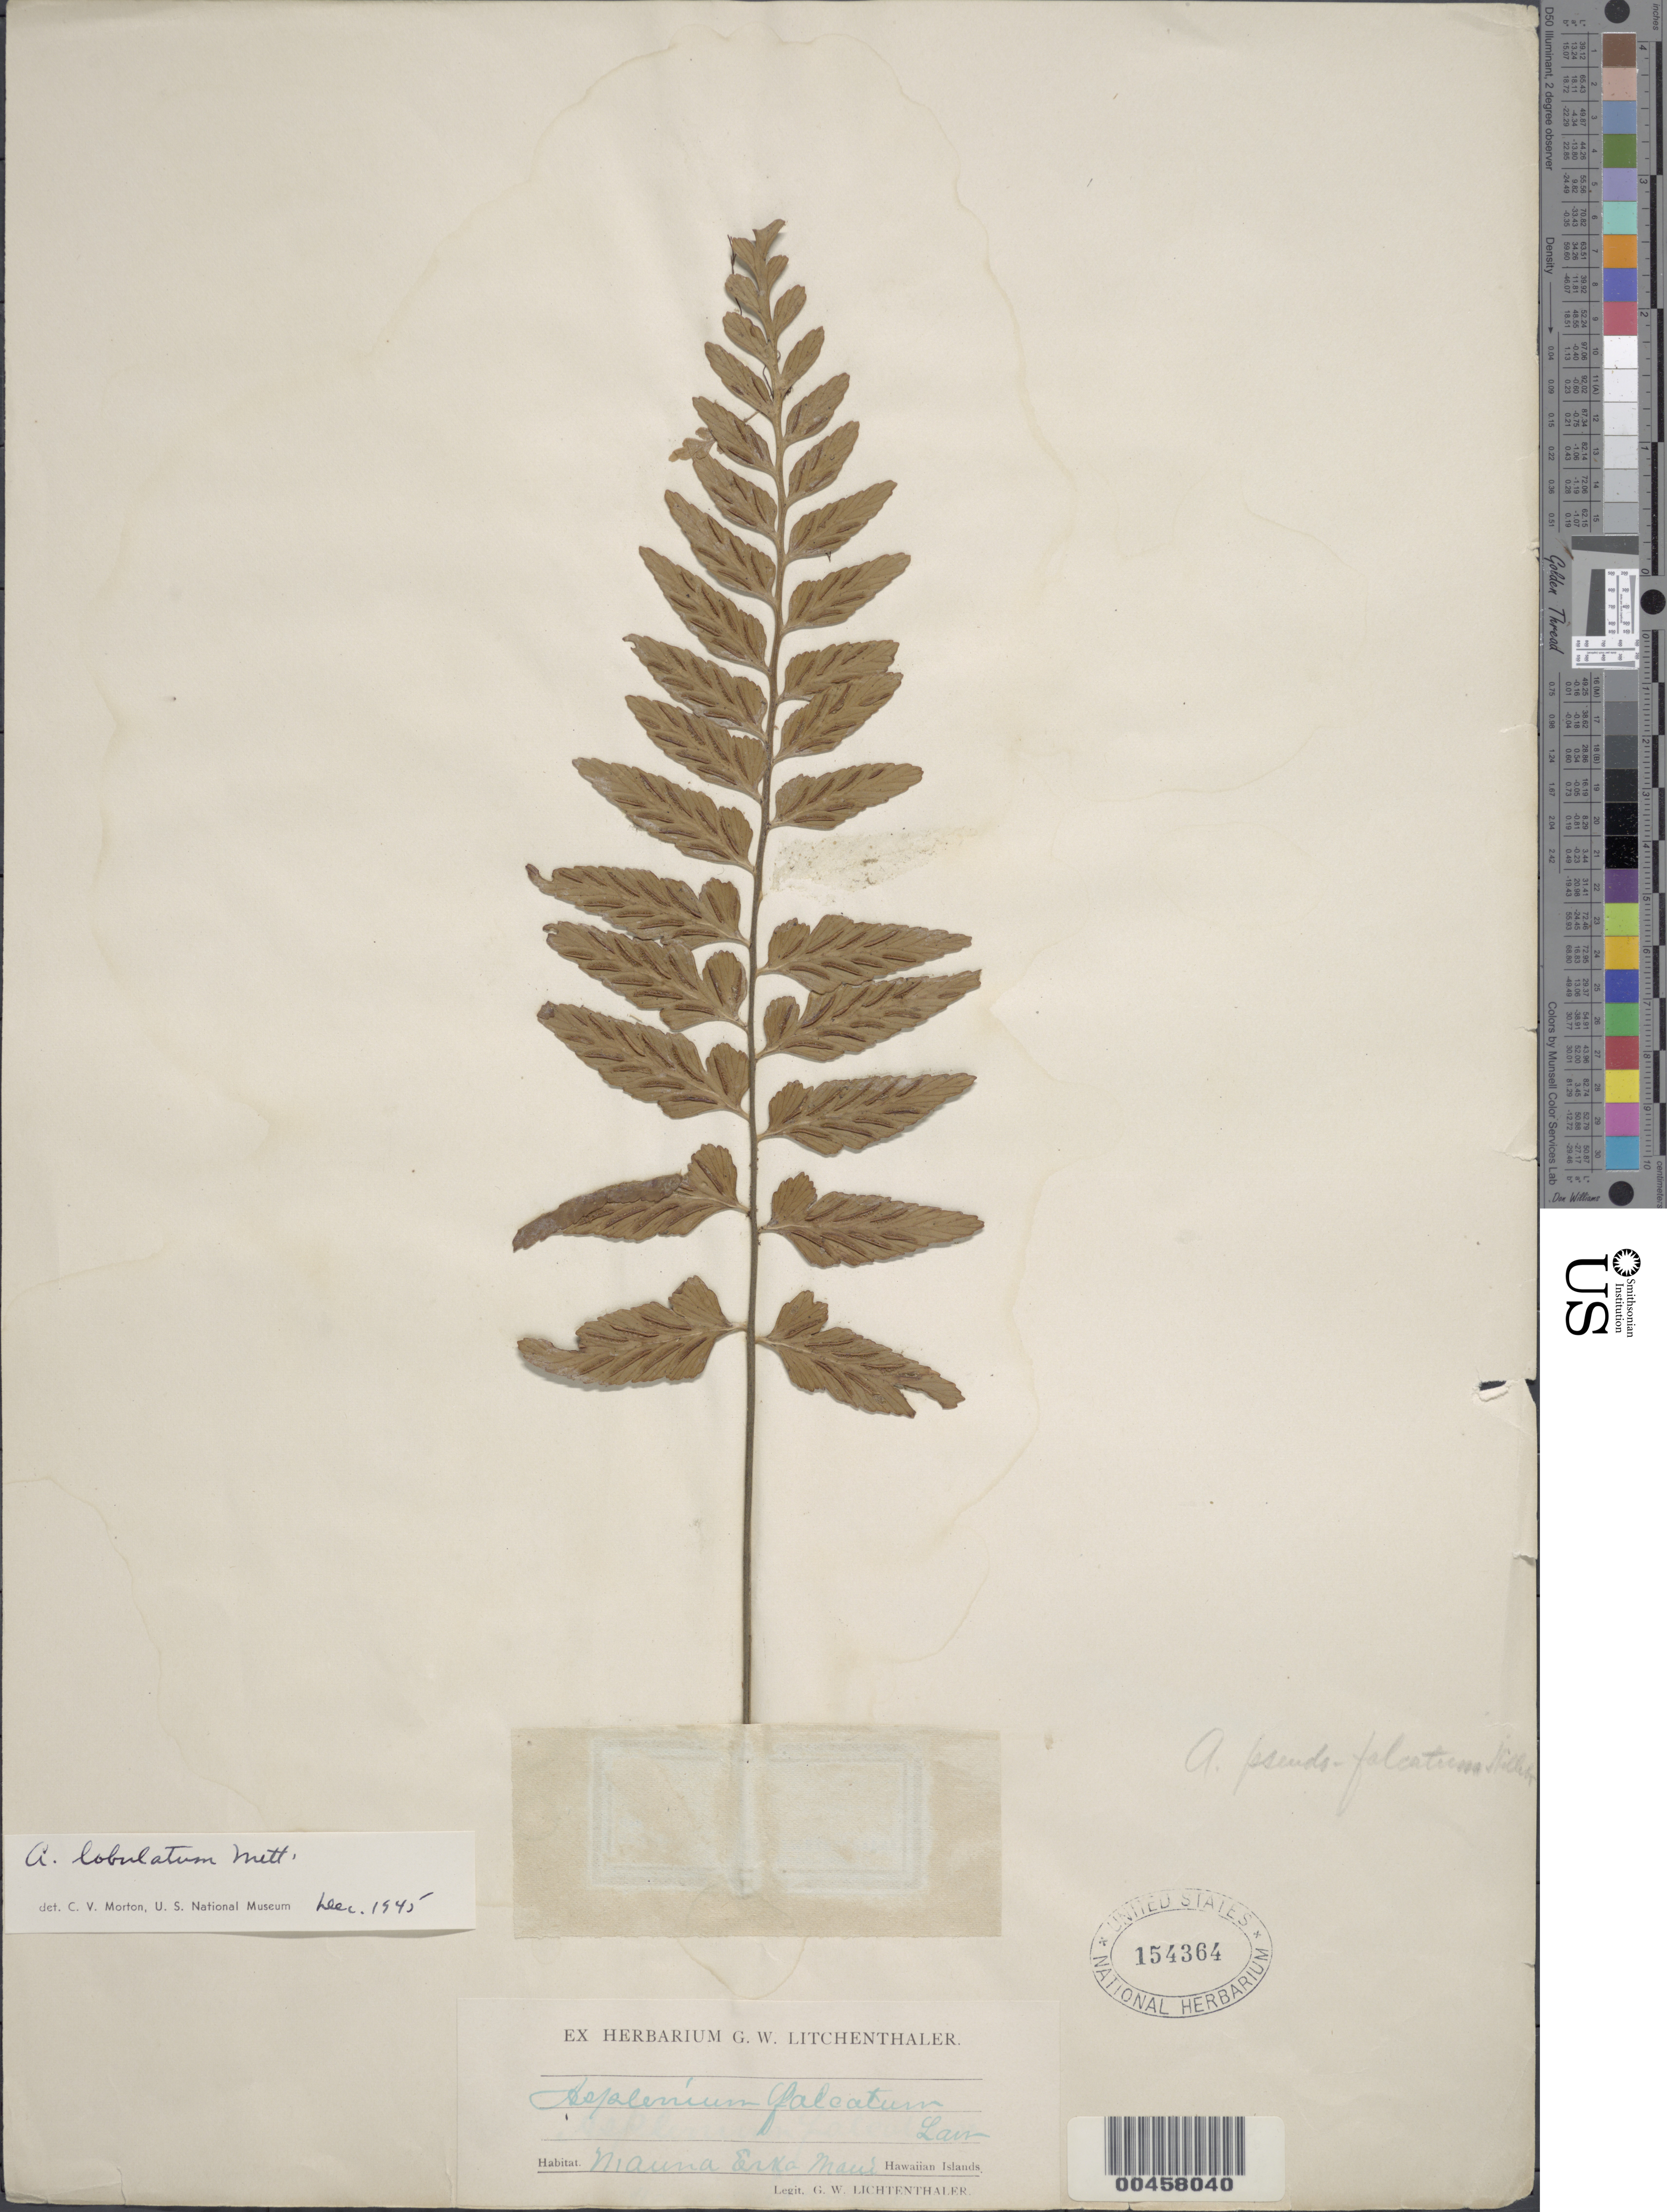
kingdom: Plantae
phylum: Tracheophyta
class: Polypodiopsida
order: Polypodiales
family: Aspleniaceae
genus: Asplenium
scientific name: Asplenium lobulatum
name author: Mett.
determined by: Morton, C. V.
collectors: G. Lichtenthaler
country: United States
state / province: Hawaii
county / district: Maui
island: Maui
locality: Mauna Eika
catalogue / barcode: US 154364